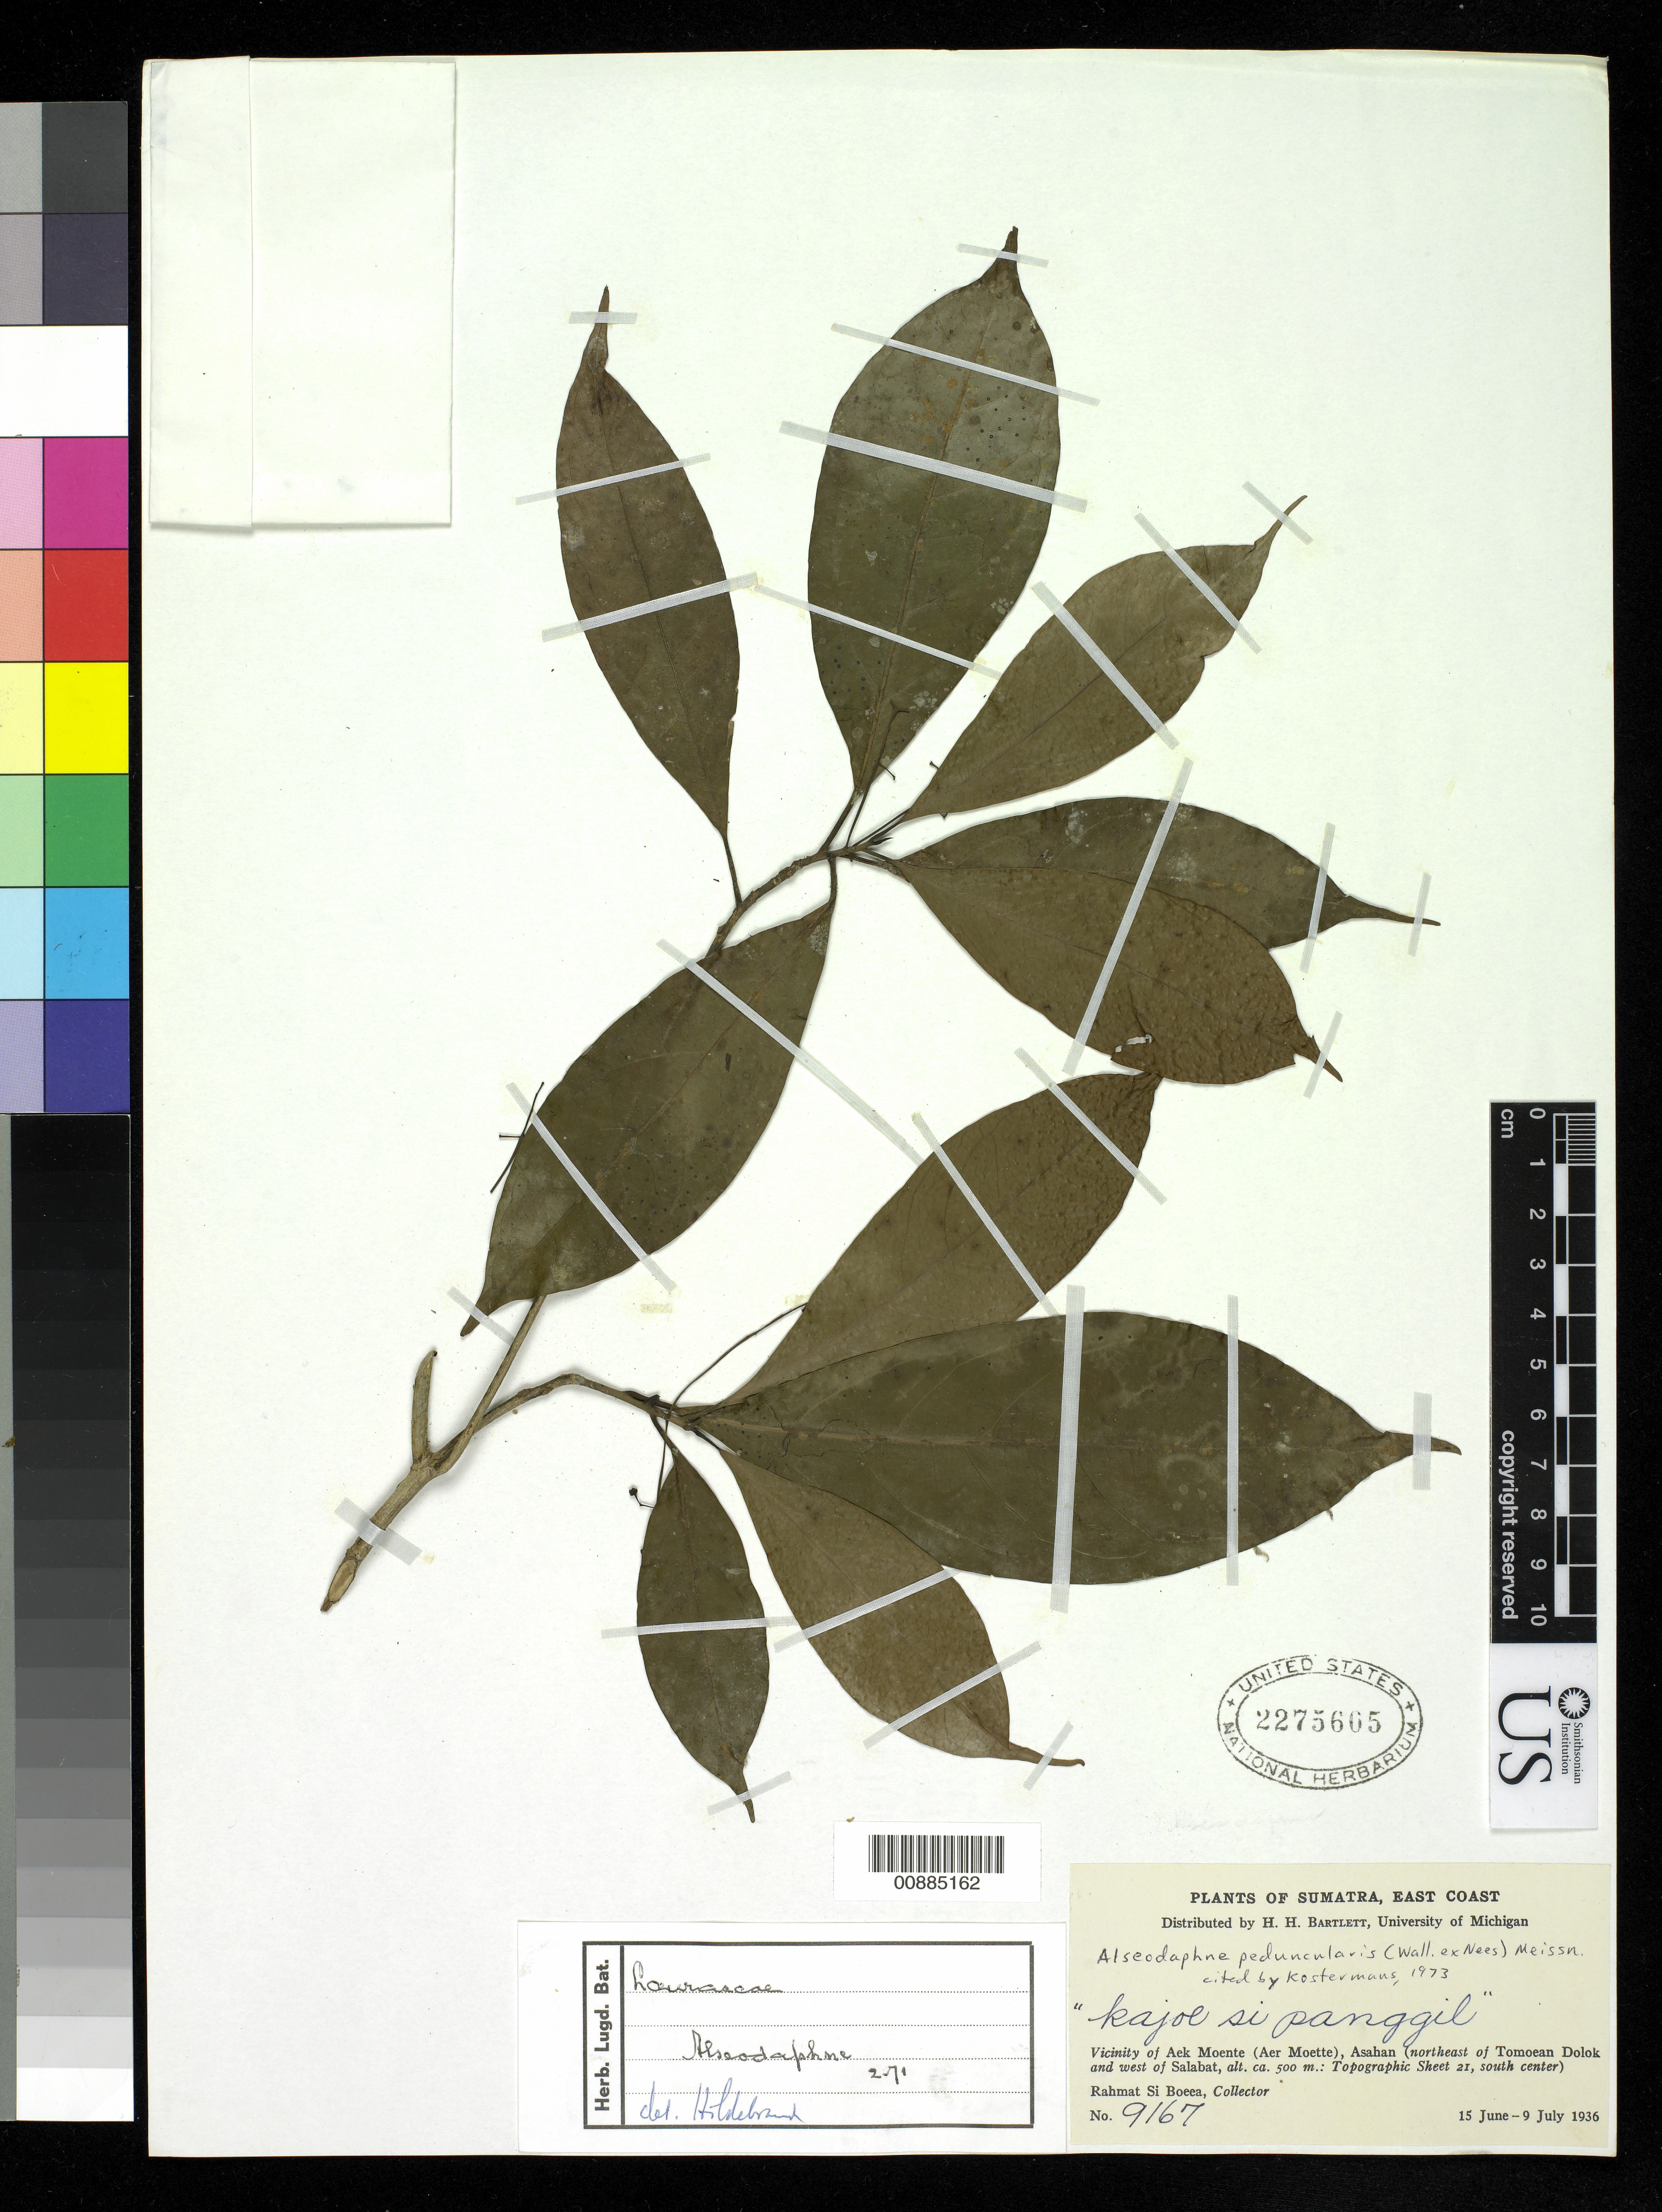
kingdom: Plantae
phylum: Tracheophyta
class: Magnoliopsida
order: Laurales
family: Lauraceae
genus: Alseodaphne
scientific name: Alseodaphne peduncularis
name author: (Wall. & Nees) Meisn.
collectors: Rahmat Si Boeea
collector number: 9167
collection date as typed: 15 Jun 1936 to 09 Jul 1936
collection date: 1936-06-15/1936-07-09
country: Indonesia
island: Sumatra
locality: Vicinity of Aek Moente, Asahan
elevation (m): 500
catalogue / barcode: US 2275605